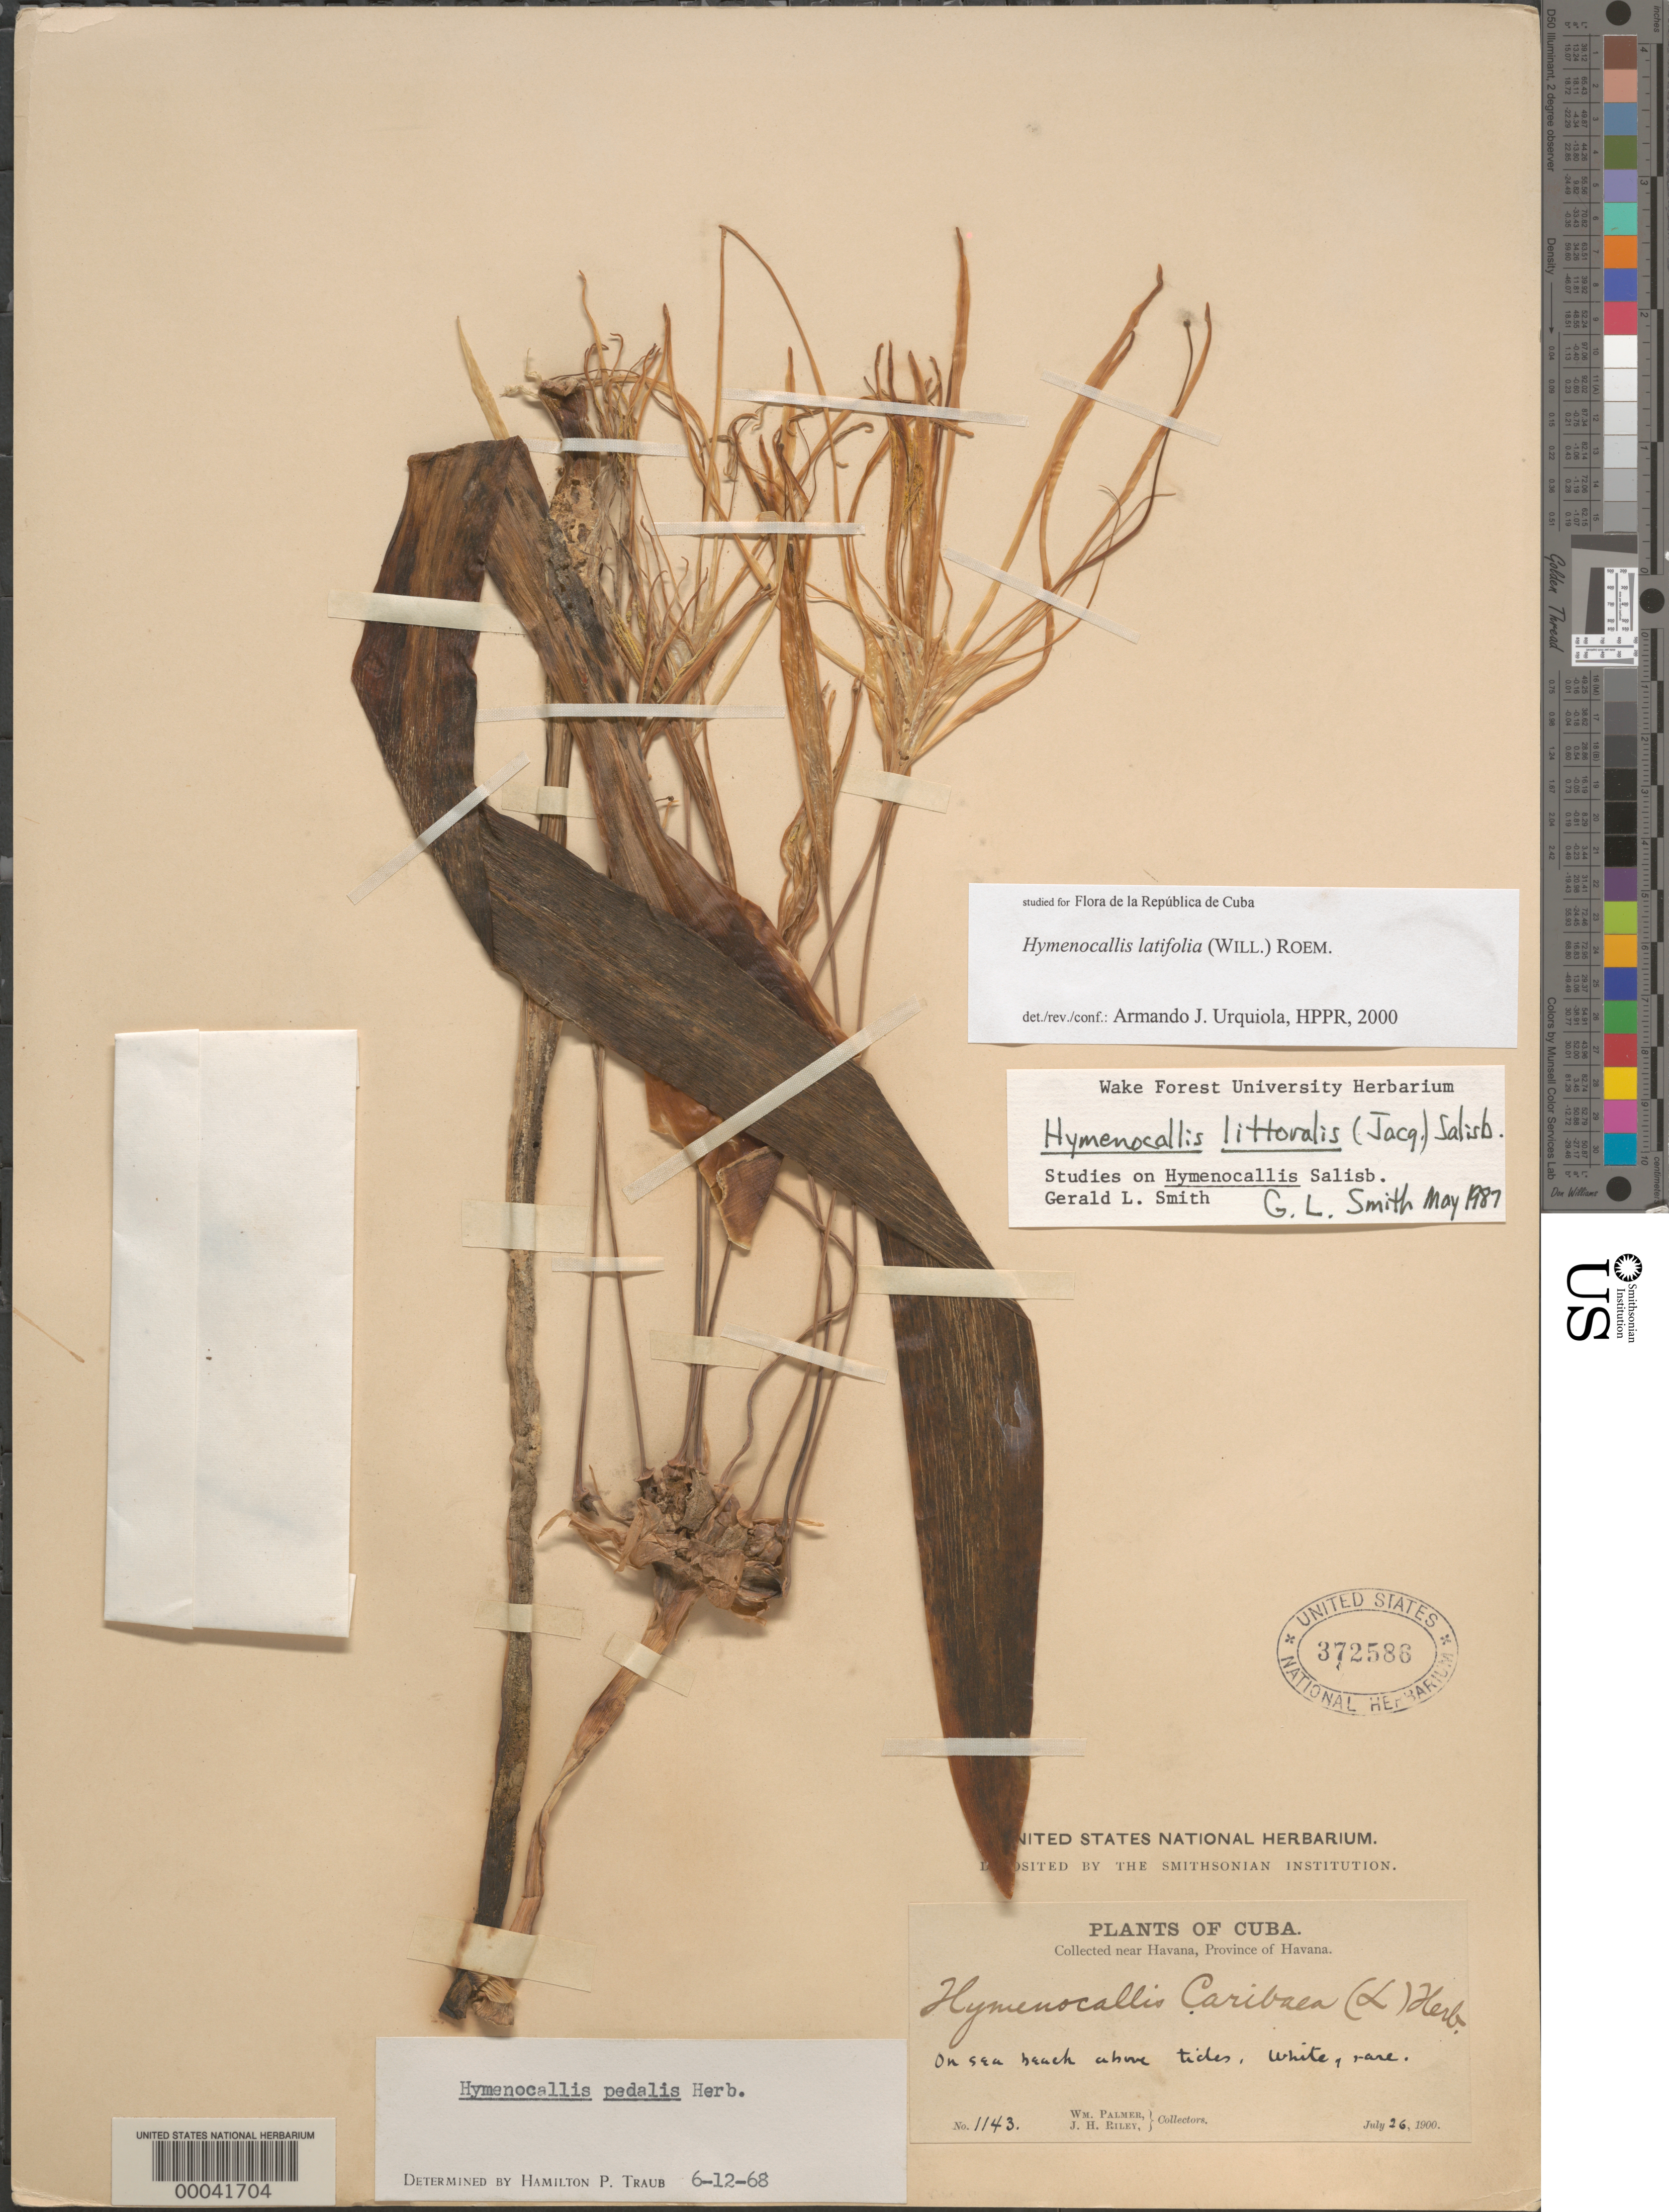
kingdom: Plantae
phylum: Tracheophyta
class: Liliopsida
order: Asparagales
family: Amaryllidaceae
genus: Hymenocallis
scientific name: Hymenocallis littoralis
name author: (Jacq.) Salisb.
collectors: W. Palmer & J. H. Riley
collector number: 1143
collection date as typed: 26 Jul 1900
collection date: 1900-07-26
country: Cuba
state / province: La Habana / La Habana (city)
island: Greater Antilles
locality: Near havana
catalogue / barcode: US 372586